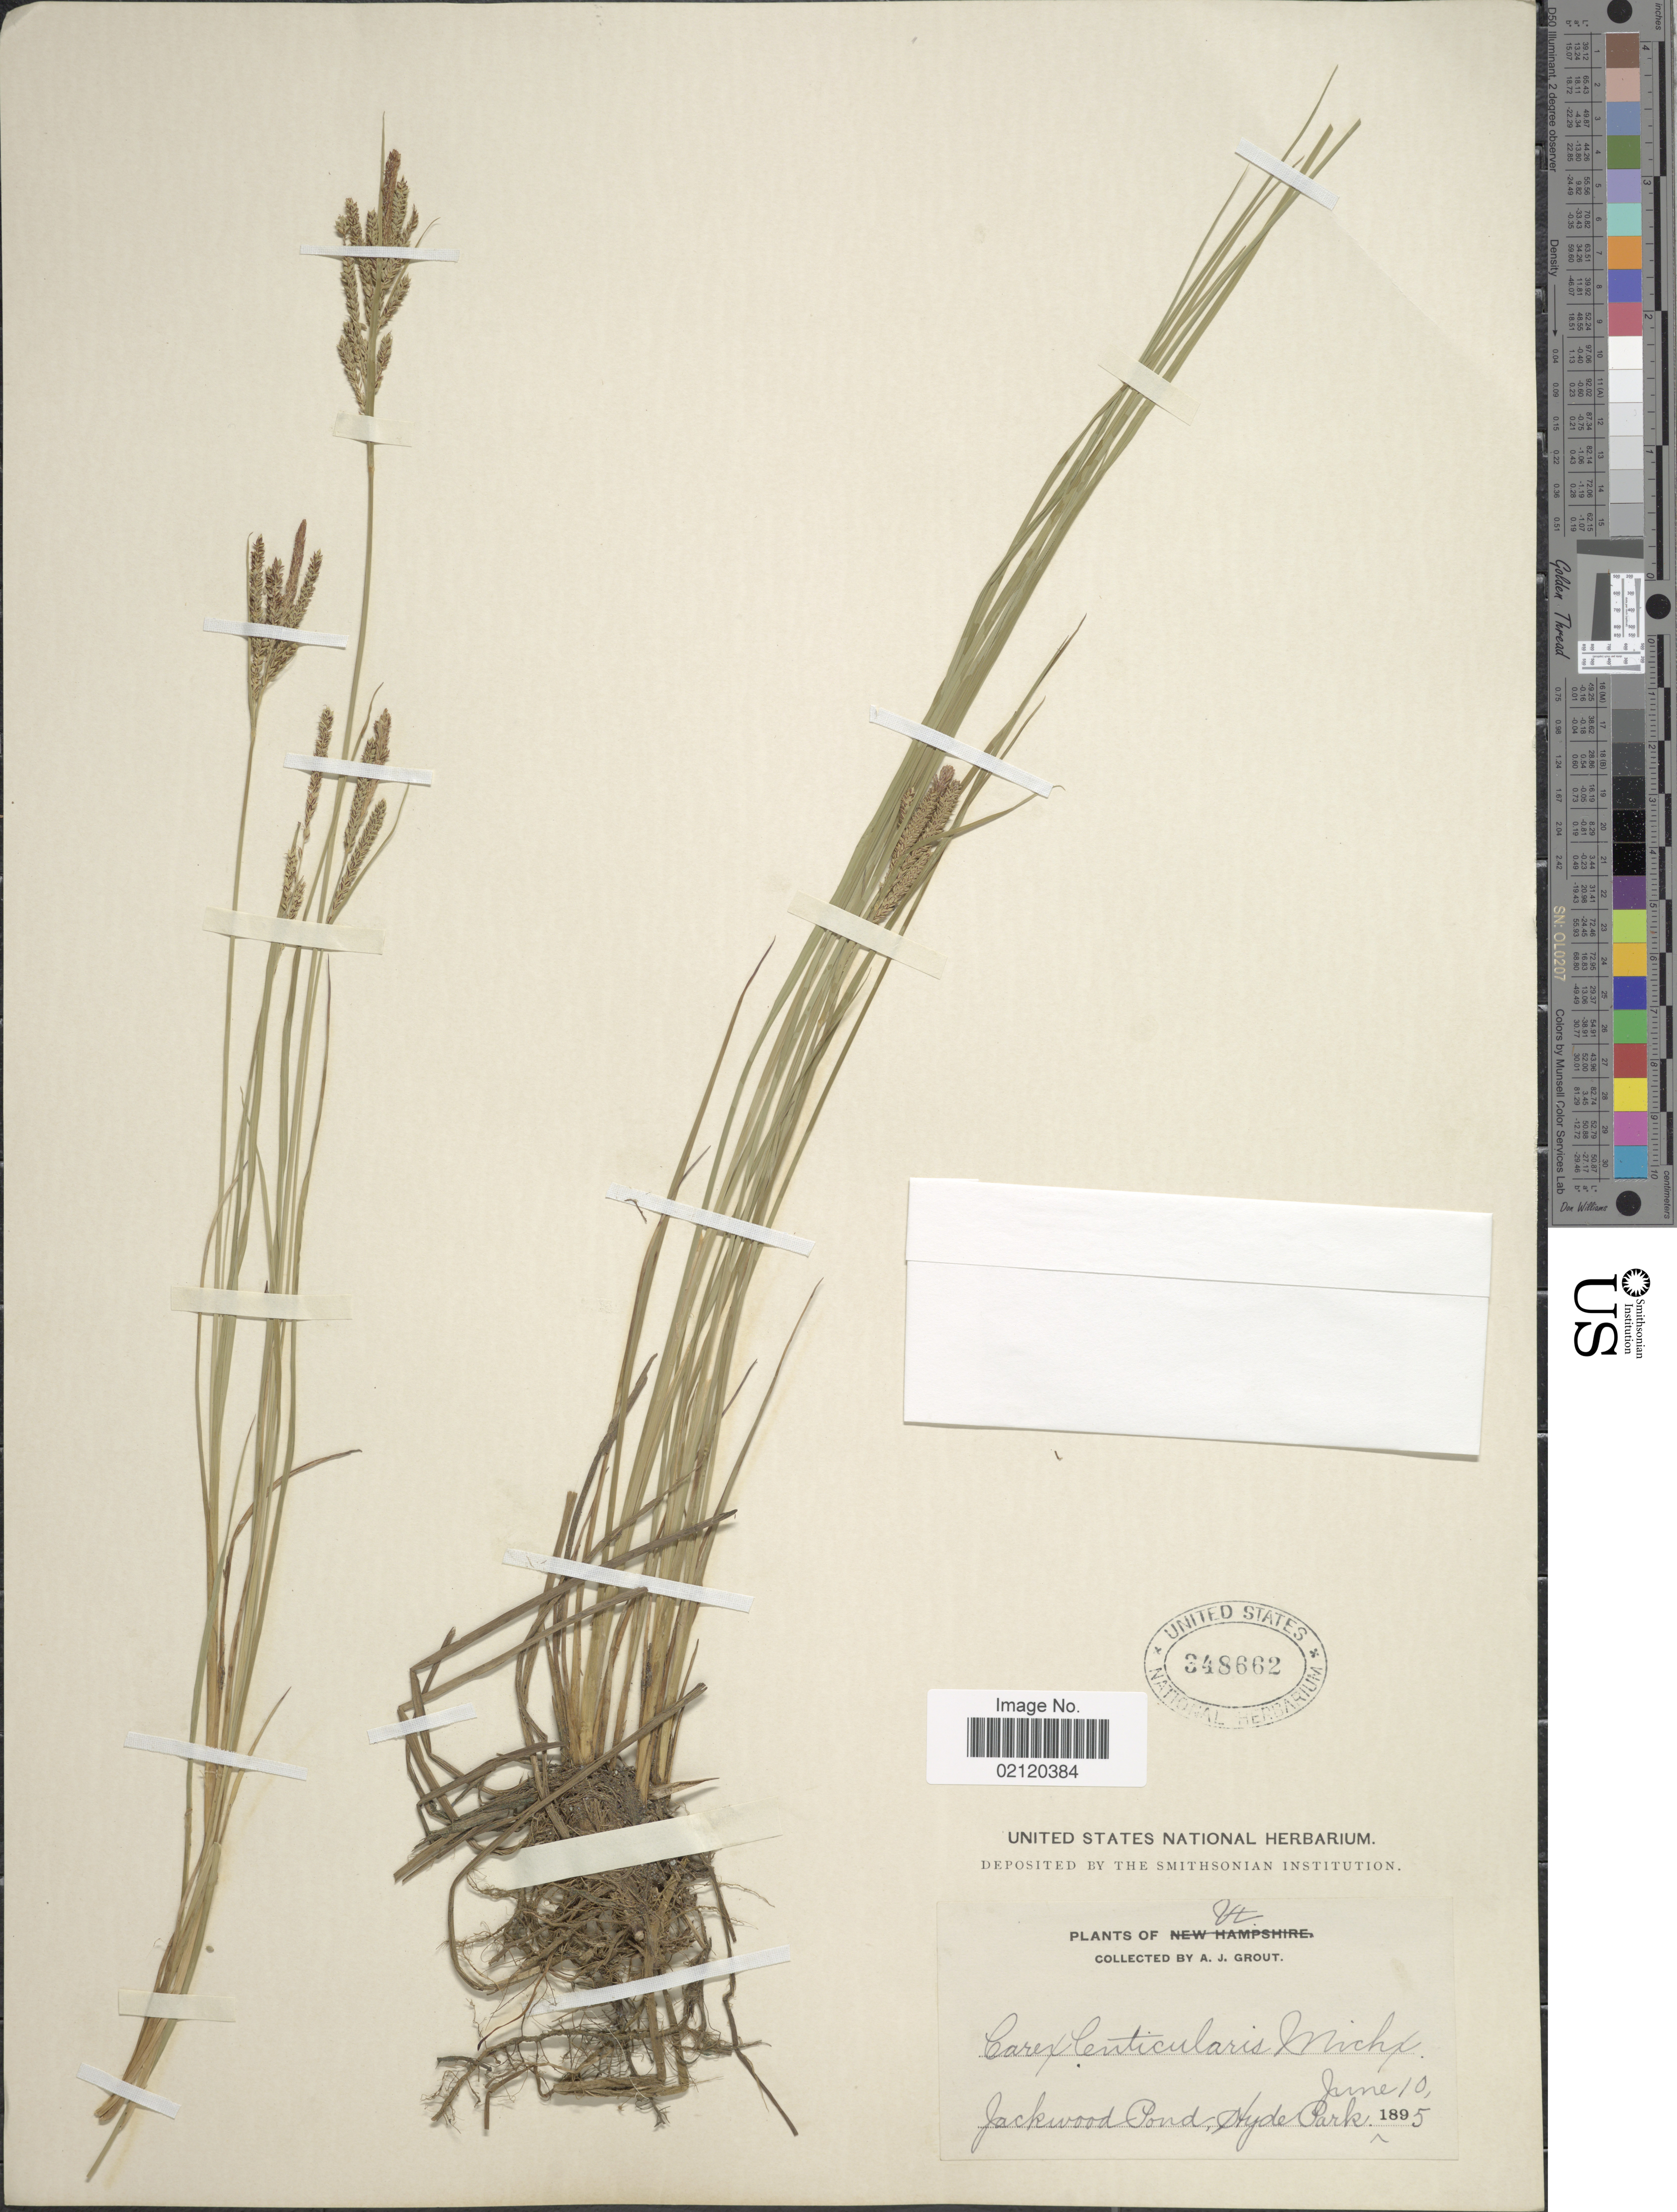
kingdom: Plantae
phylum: Tracheophyta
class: Liliopsida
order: Poales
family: Cyperaceae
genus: Carex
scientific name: Carex lenticularis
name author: Michx.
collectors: A. J. Grout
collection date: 1895-06-10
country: United States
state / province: Vermont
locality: Jackwood Pond, Hyde Park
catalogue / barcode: US 348662